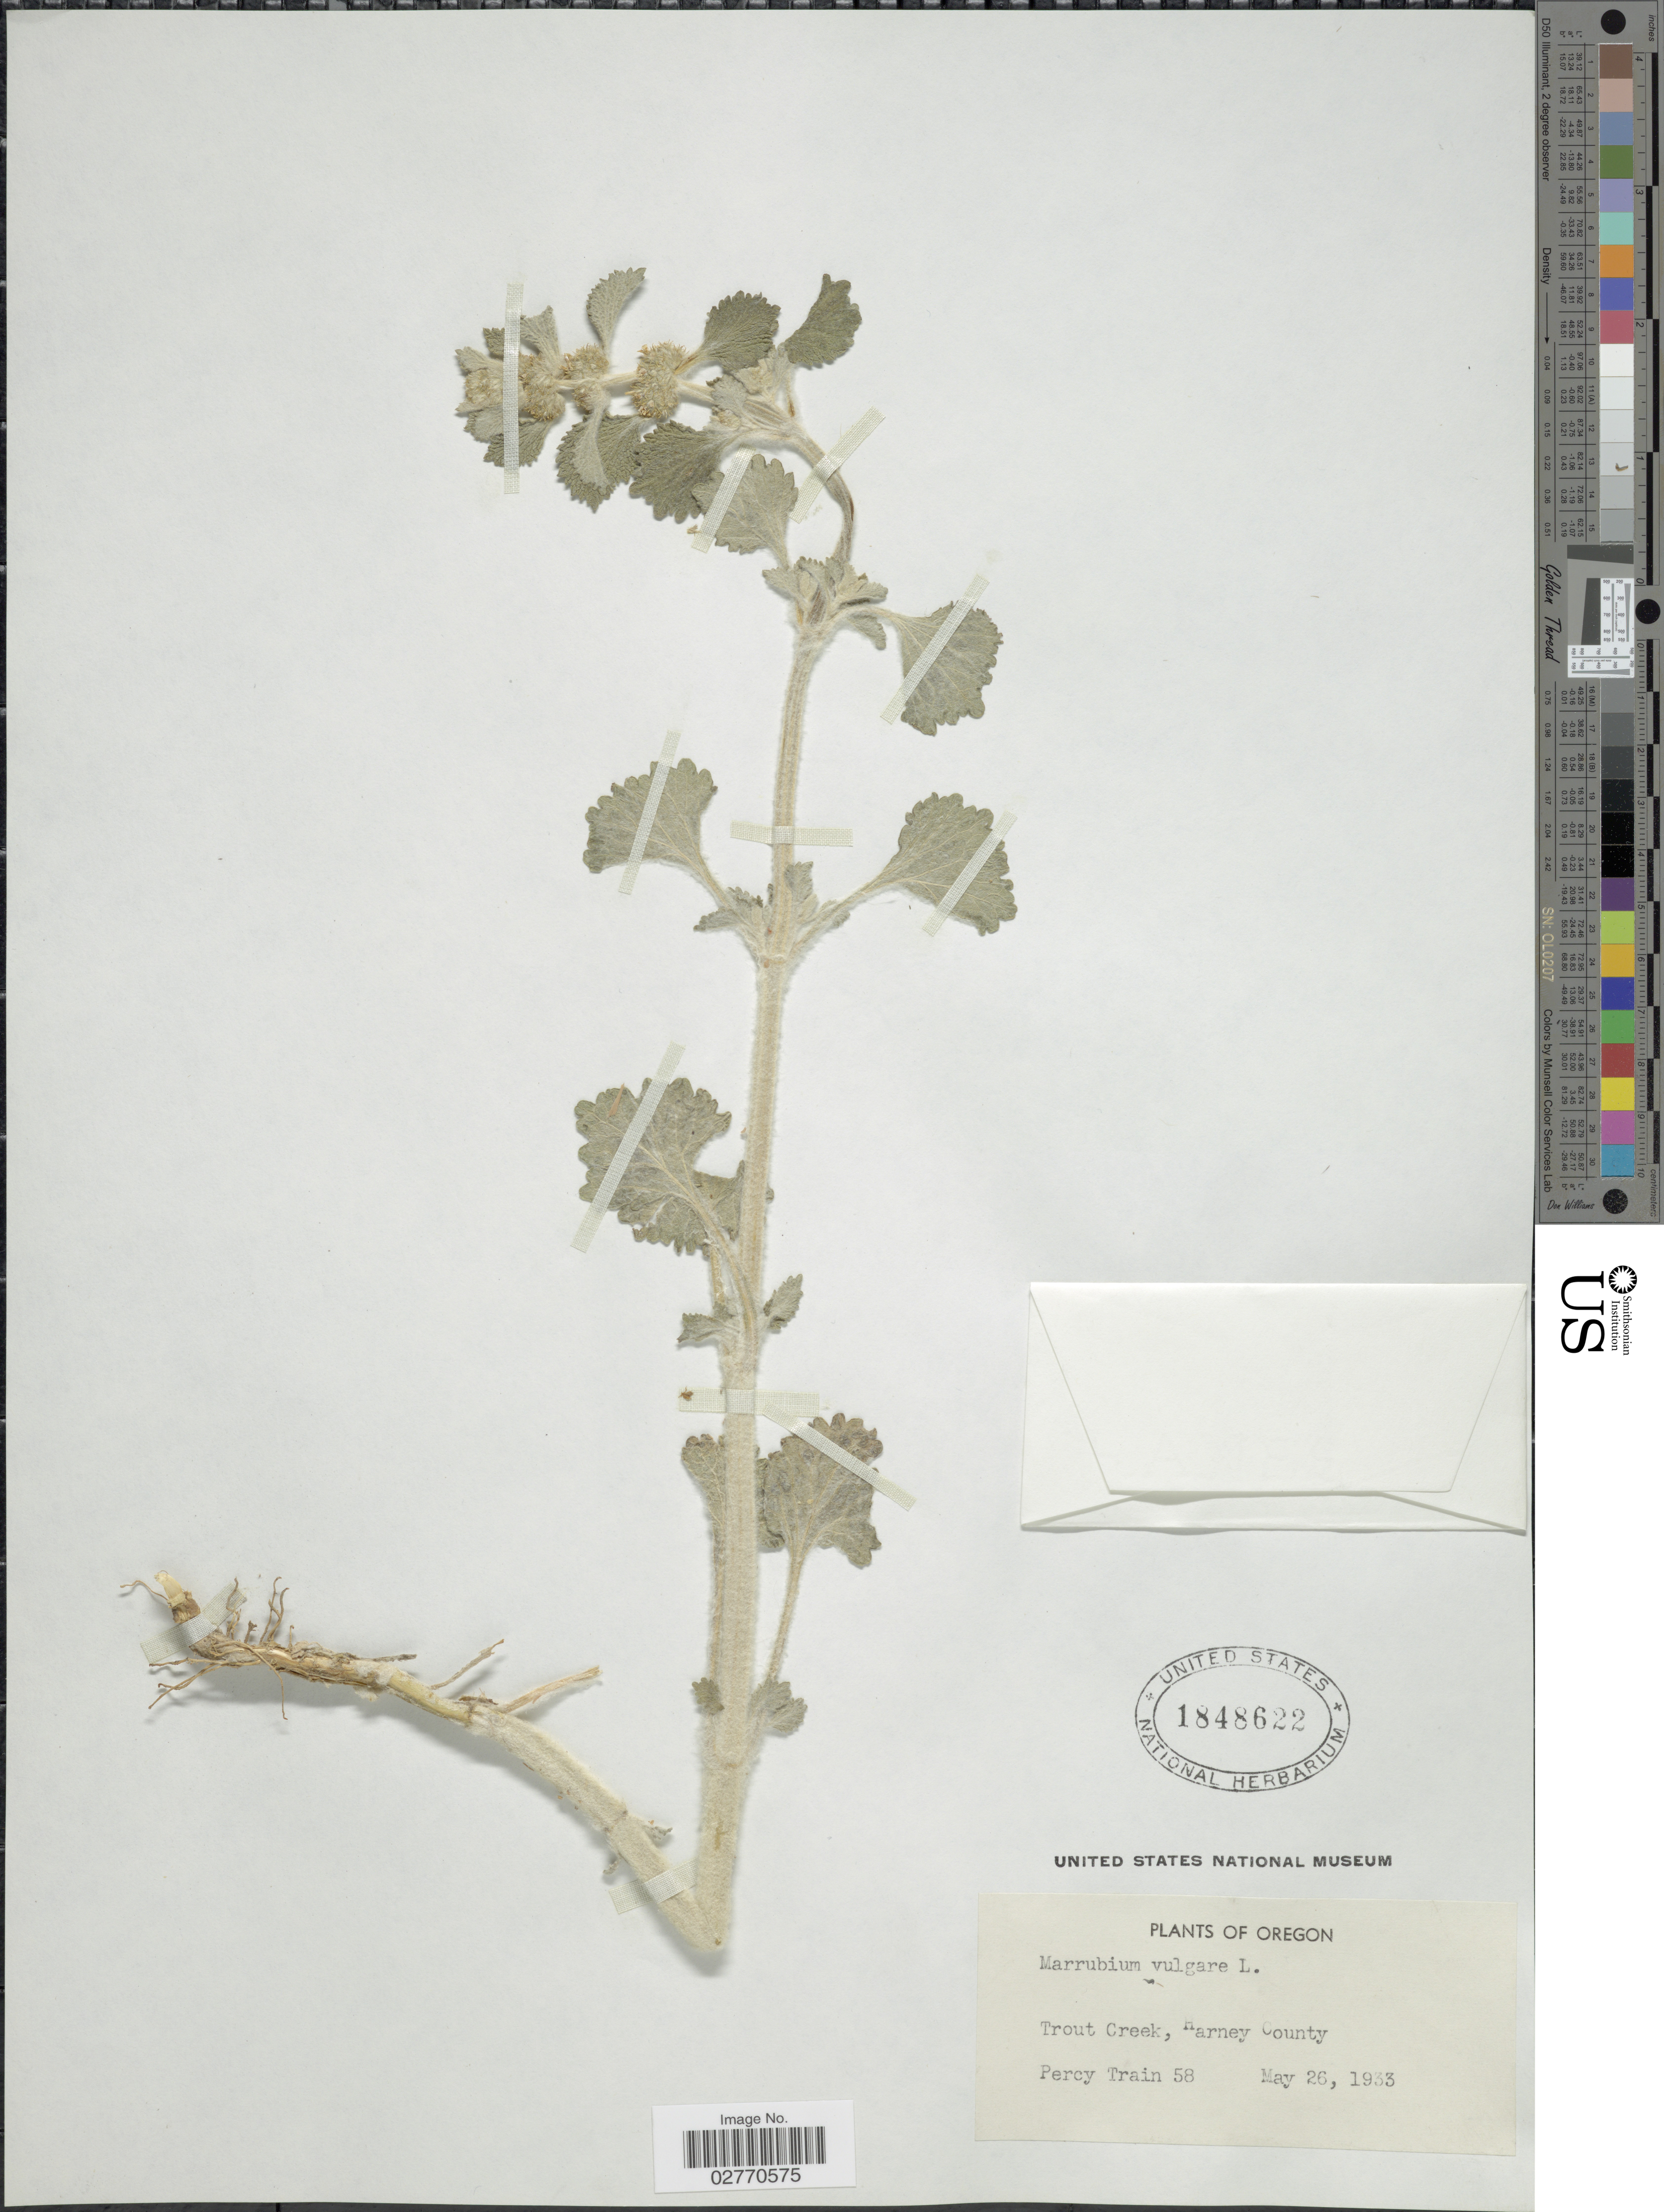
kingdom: Plantae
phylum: Tracheophyta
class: Magnoliopsida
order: Lamiales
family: Lamiaceae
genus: Marrubium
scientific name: Marrubium vulgare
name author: L.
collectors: P. Train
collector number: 58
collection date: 1933-05-26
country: United States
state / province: Oregon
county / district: Harney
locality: Trout Creek, Harney County.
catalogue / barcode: US 1848622